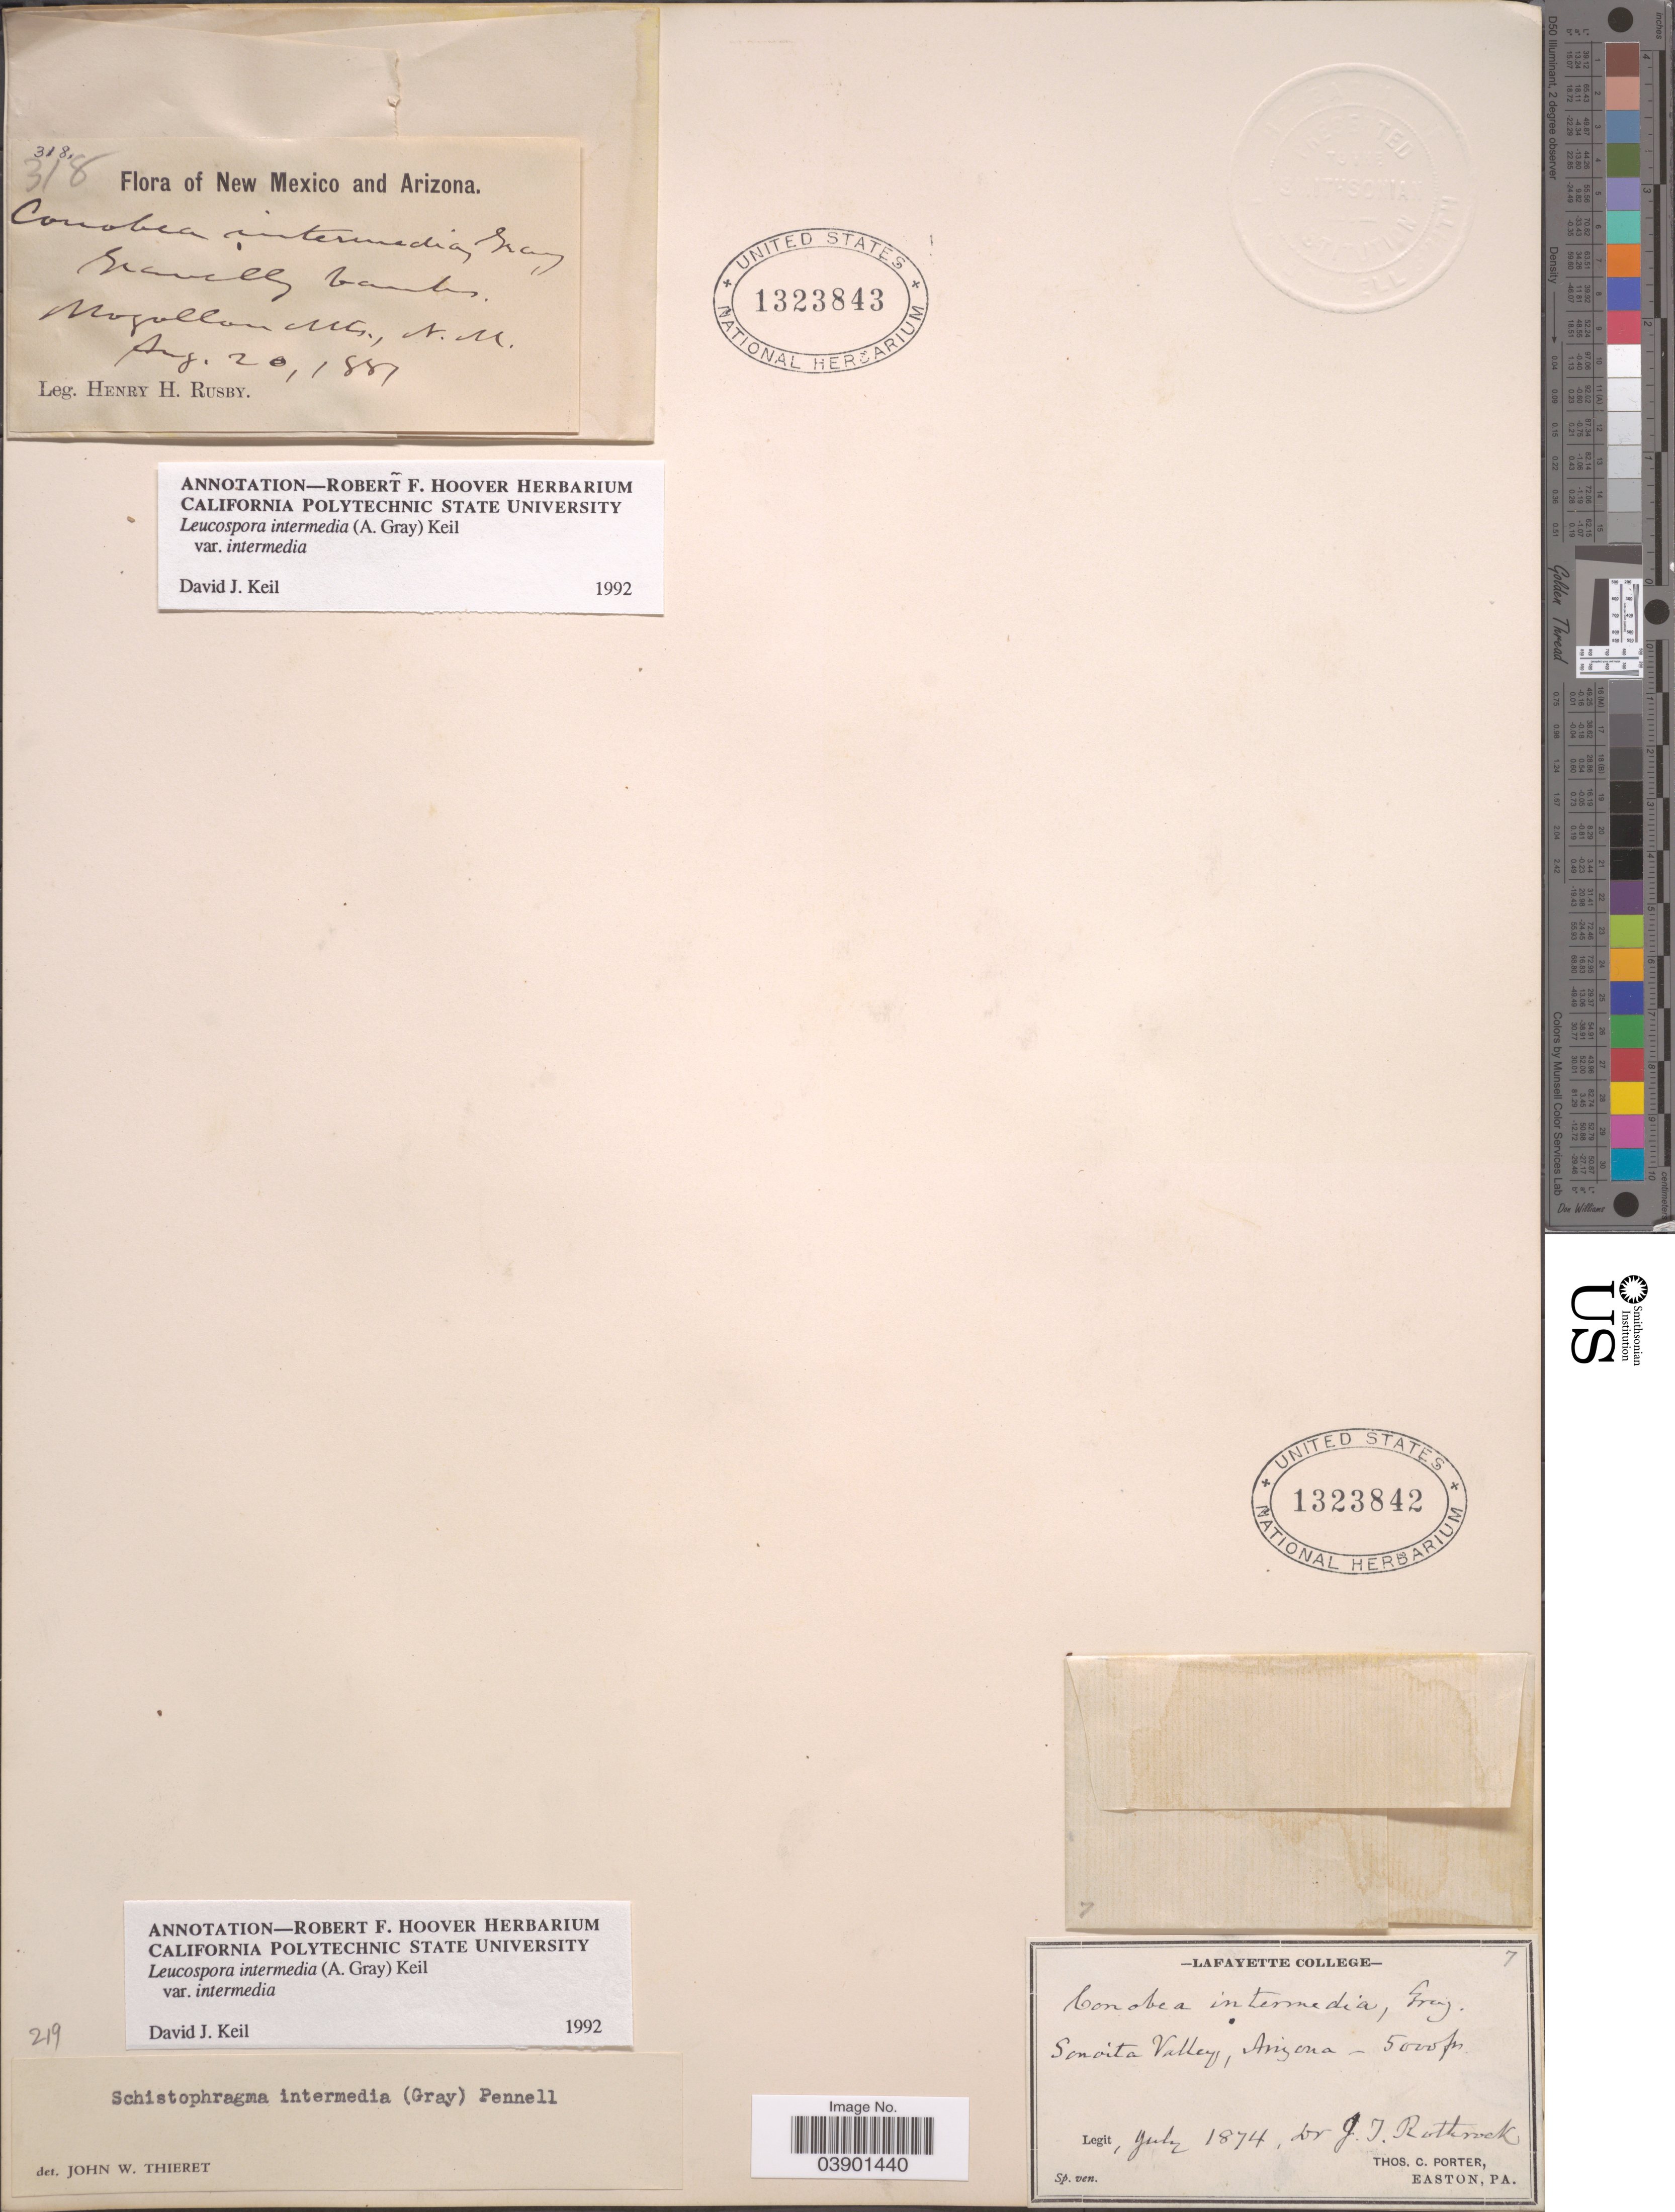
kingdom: Plantae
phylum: Tracheophyta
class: Magnoliopsida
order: Lamiales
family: Plantaginaceae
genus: Schistophragma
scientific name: Schistophragma intermedium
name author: (A. Gray) Pennell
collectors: J. T. Rothrock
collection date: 1874-07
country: United States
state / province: Arizona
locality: Sonoita Valley.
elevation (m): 1524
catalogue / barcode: US 1323842